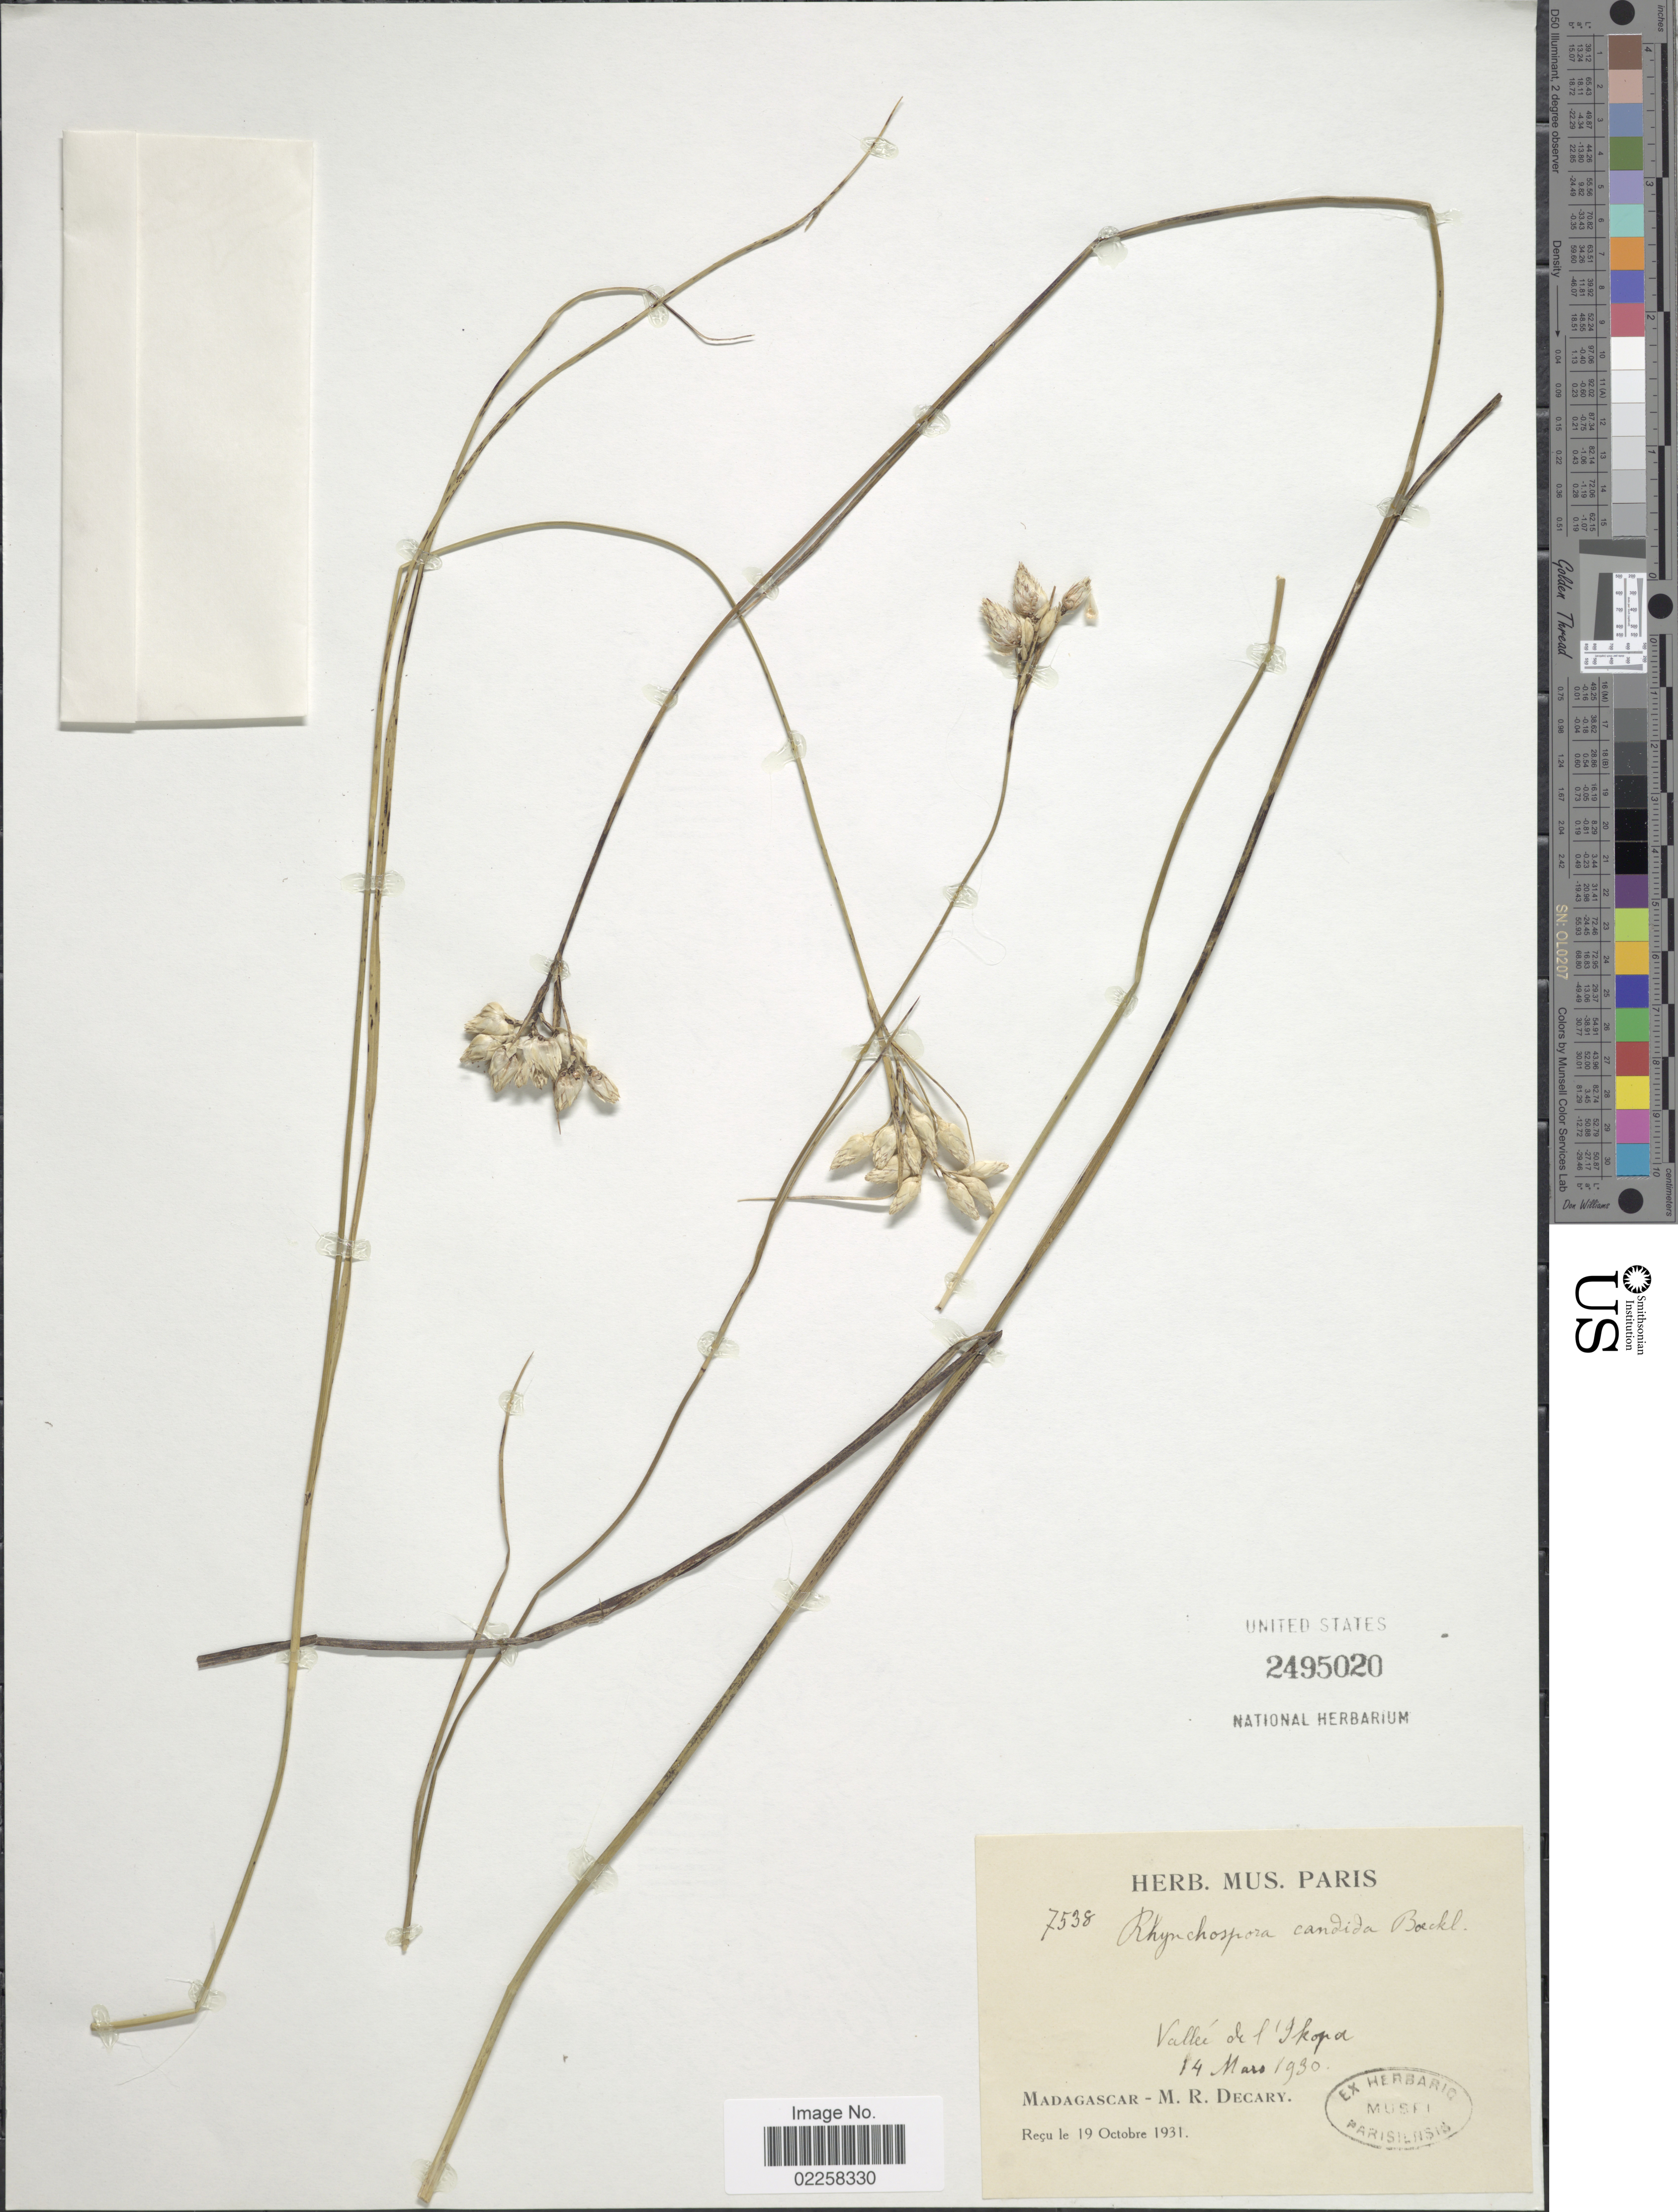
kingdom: Plantae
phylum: Tracheophyta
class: Liliopsida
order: Poales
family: Cyperaceae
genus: Rhynchospora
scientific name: Rhynchospora candida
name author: (Nees) Boeckeler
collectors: R. Decary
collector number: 7538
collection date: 1930-03-14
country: Madagascar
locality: Vallée de l'Ikopa [Valley of the Ikopa]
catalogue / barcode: US 2495020